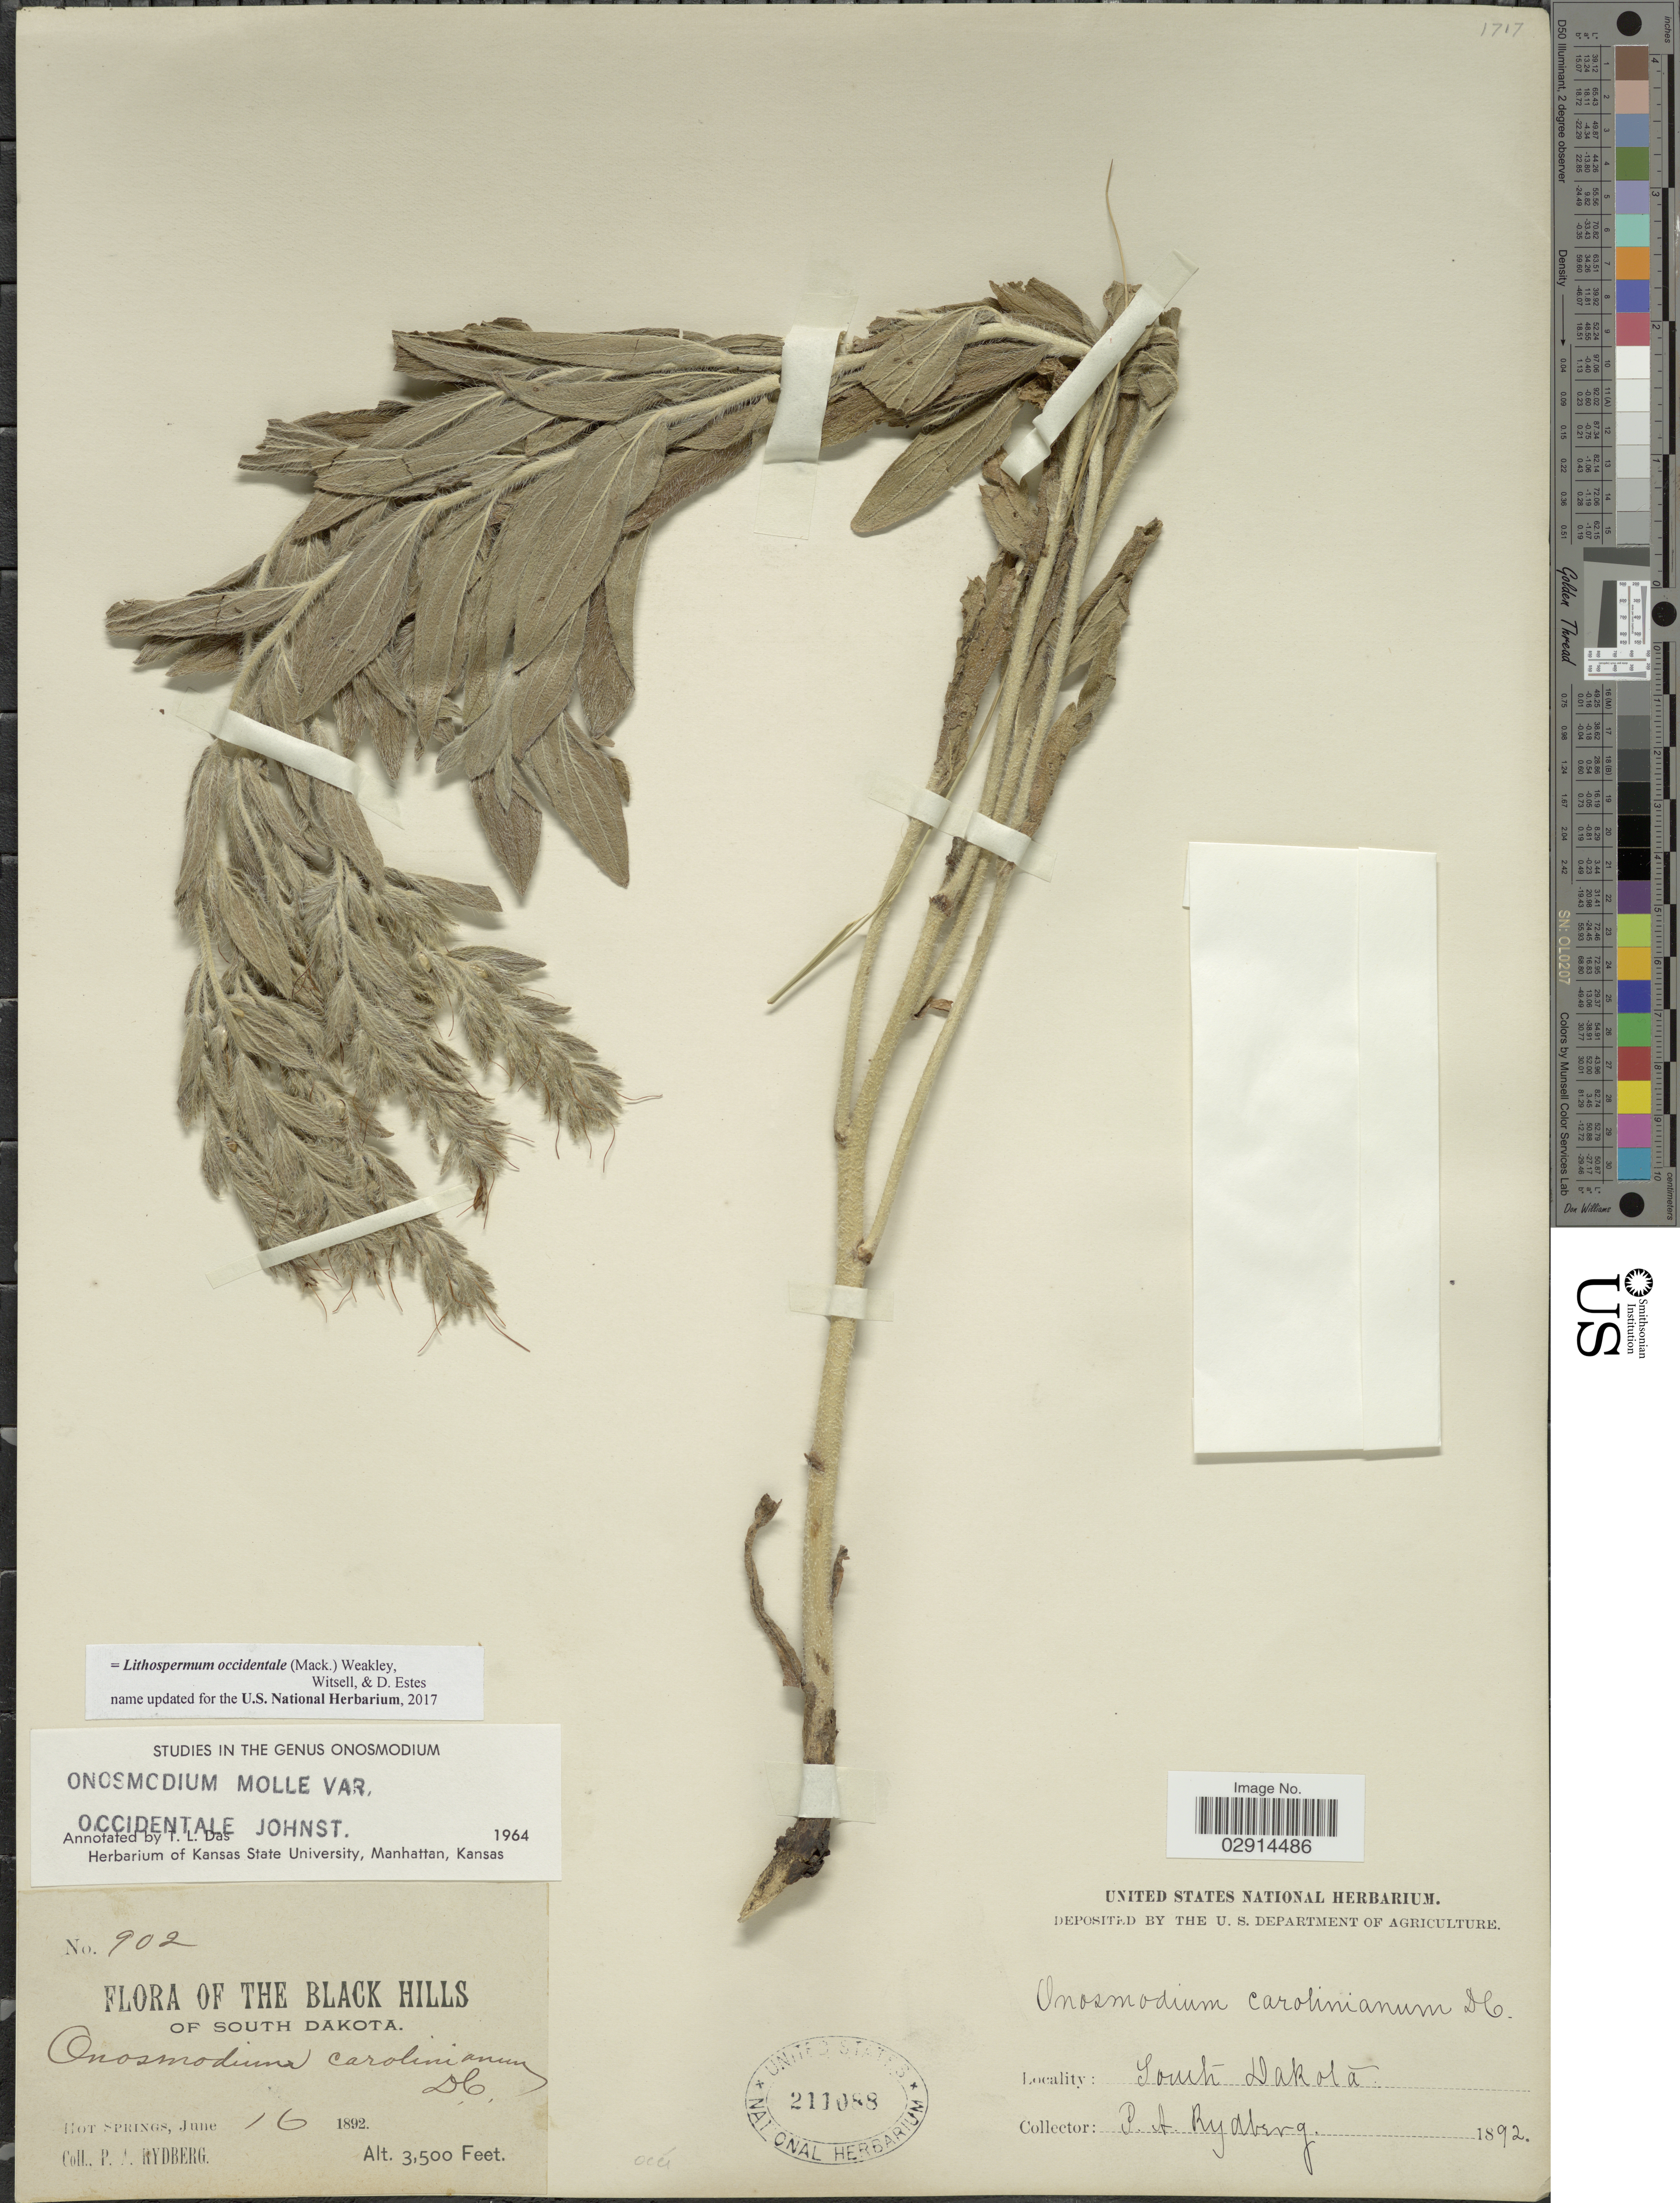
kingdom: Plantae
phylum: Tracheophyta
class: Magnoliopsida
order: Boraginales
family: Boraginaceae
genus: Lithospermum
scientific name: Lithospermum occidentale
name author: (Mack.) Weakley et al.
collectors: P. A. Rydberg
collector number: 902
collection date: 1892-06-16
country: United States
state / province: South Dakota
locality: Black Hills of South Dakota. Hot Springs.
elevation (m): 1067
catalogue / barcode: US 211088